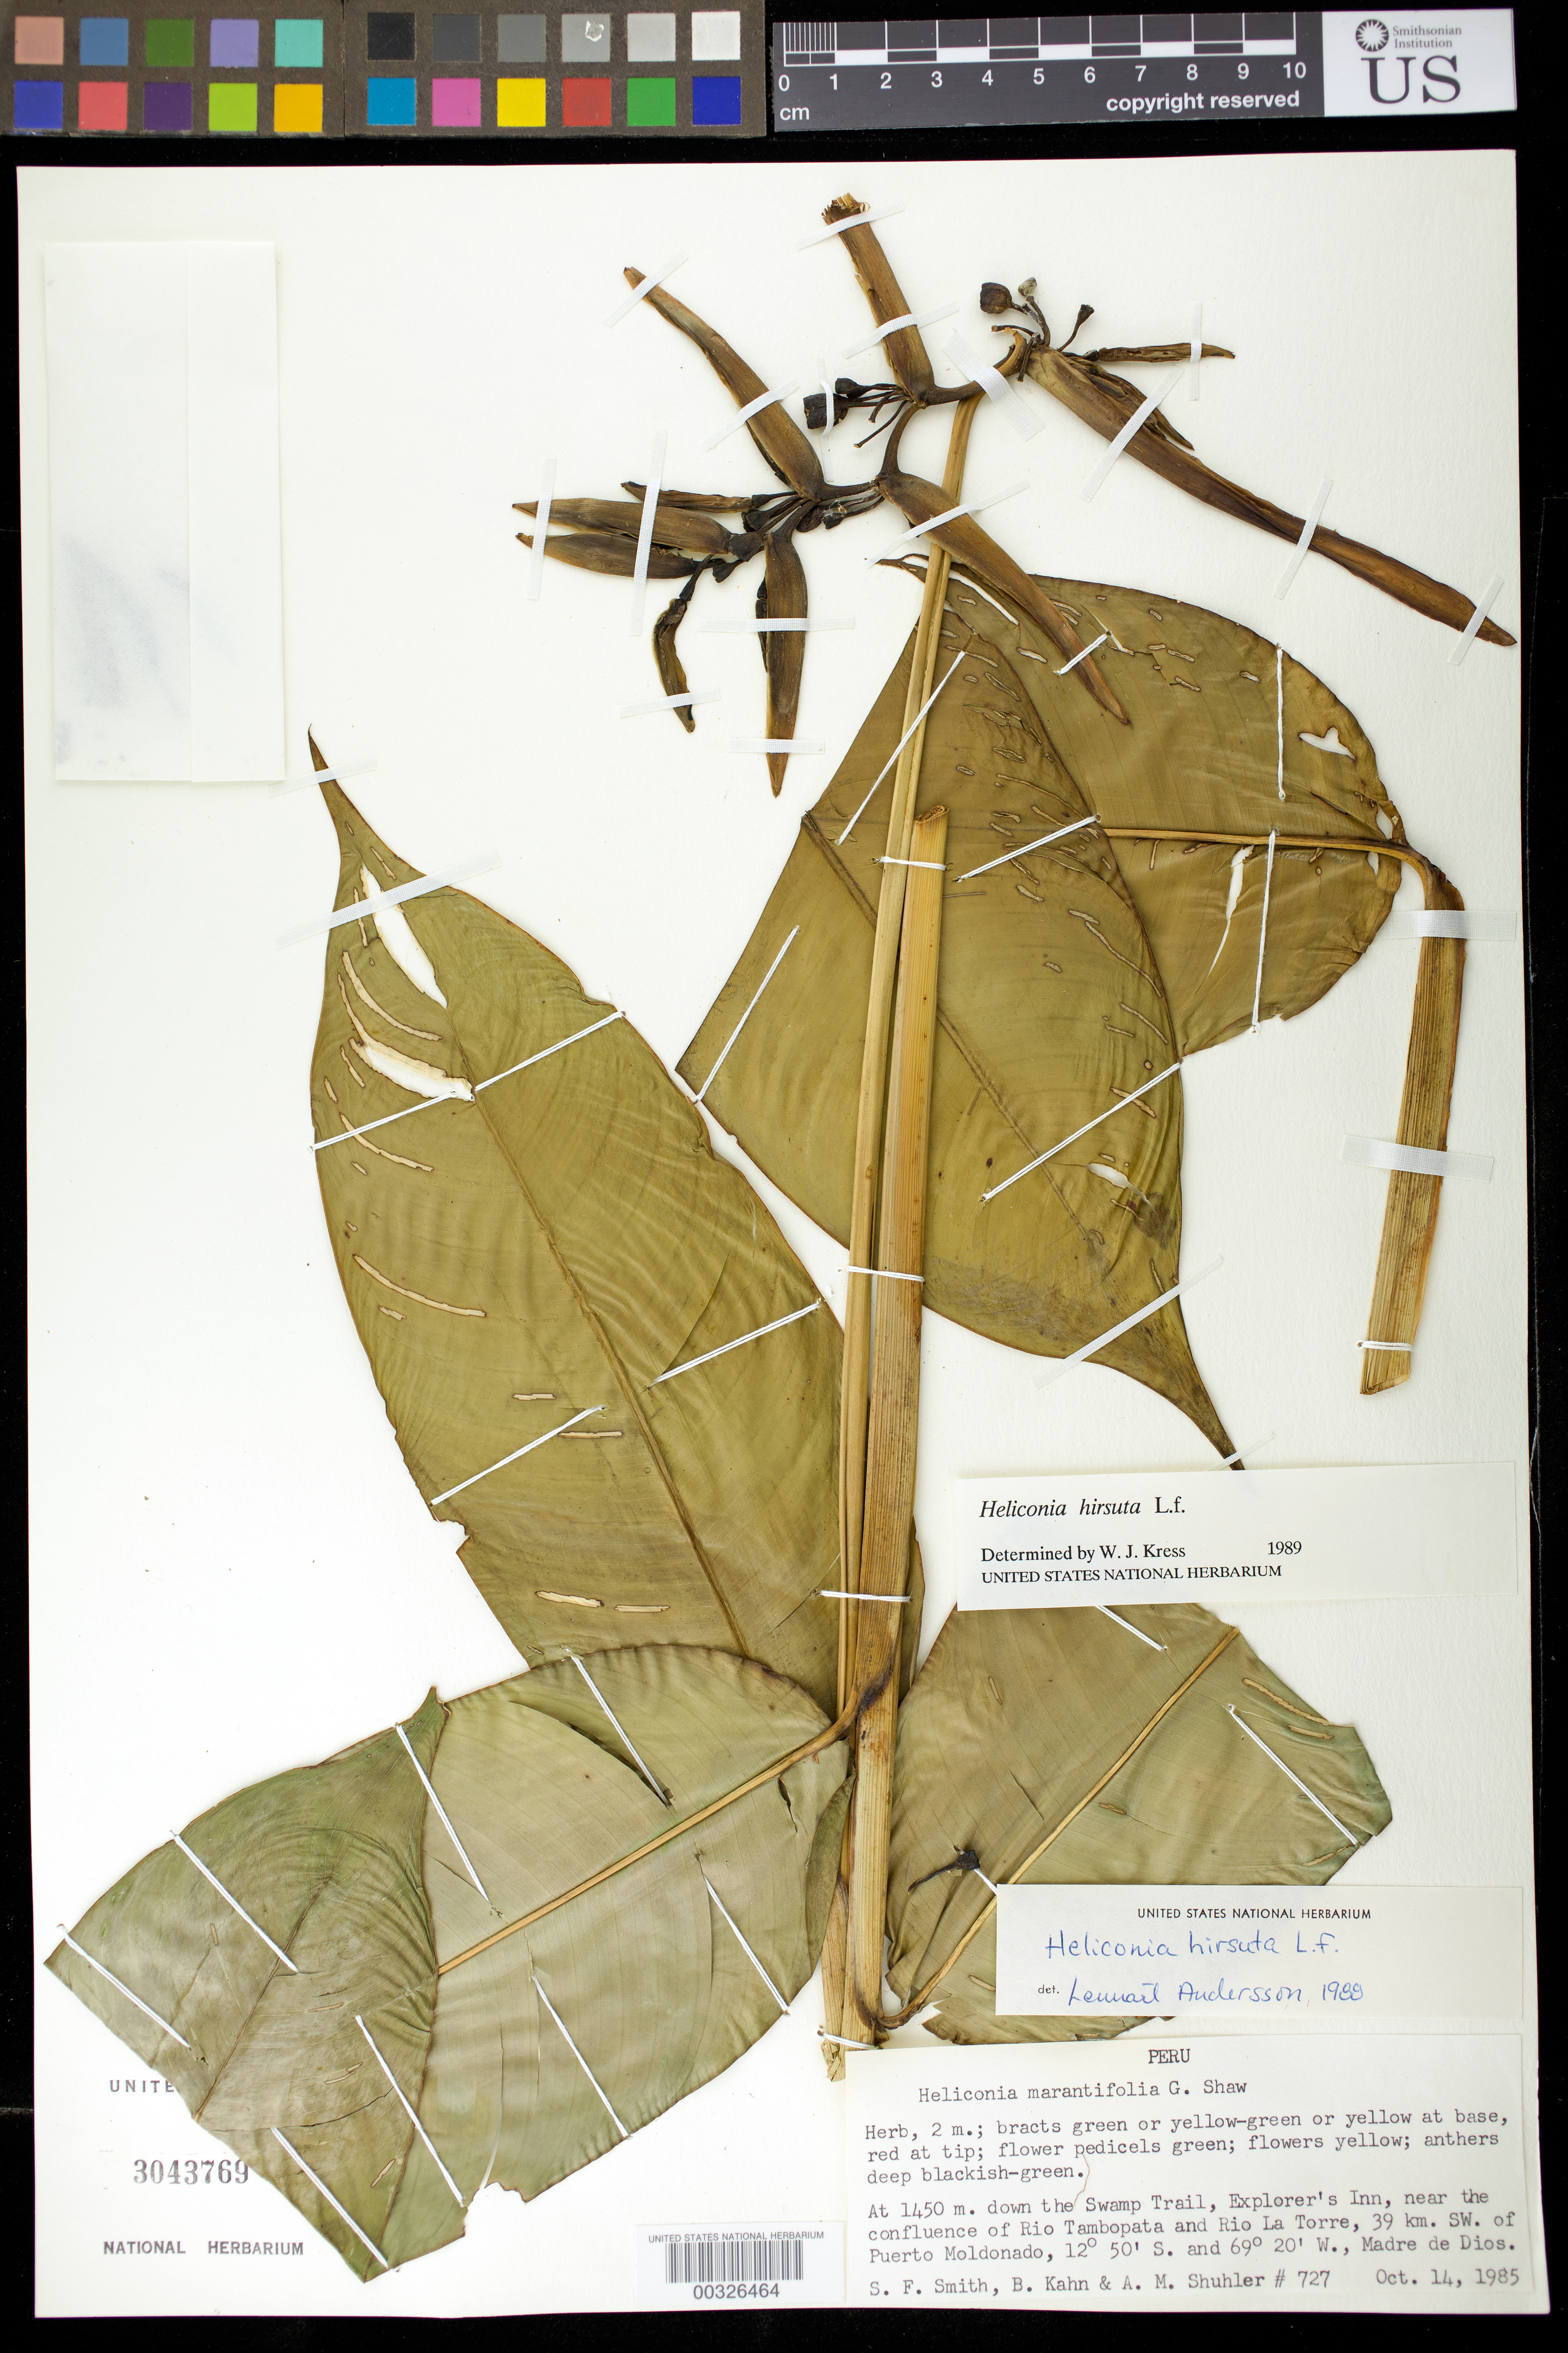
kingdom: Plantae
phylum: Tracheophyta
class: Liliopsida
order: Zingiberales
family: Heliconiaceae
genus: Heliconia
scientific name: Heliconia hirsuta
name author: L. f.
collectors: S.F. Smith, B. Kahn & A. Shuhler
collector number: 727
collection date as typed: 14 Oct 1985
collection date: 1985-10-14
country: Peru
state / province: Madre de Dios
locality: Down swamp trail, explorer's inn, near confluence of rio tambopata and rio la torre, 39 km sw of puerto moldonado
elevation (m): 1450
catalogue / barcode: US 3043769